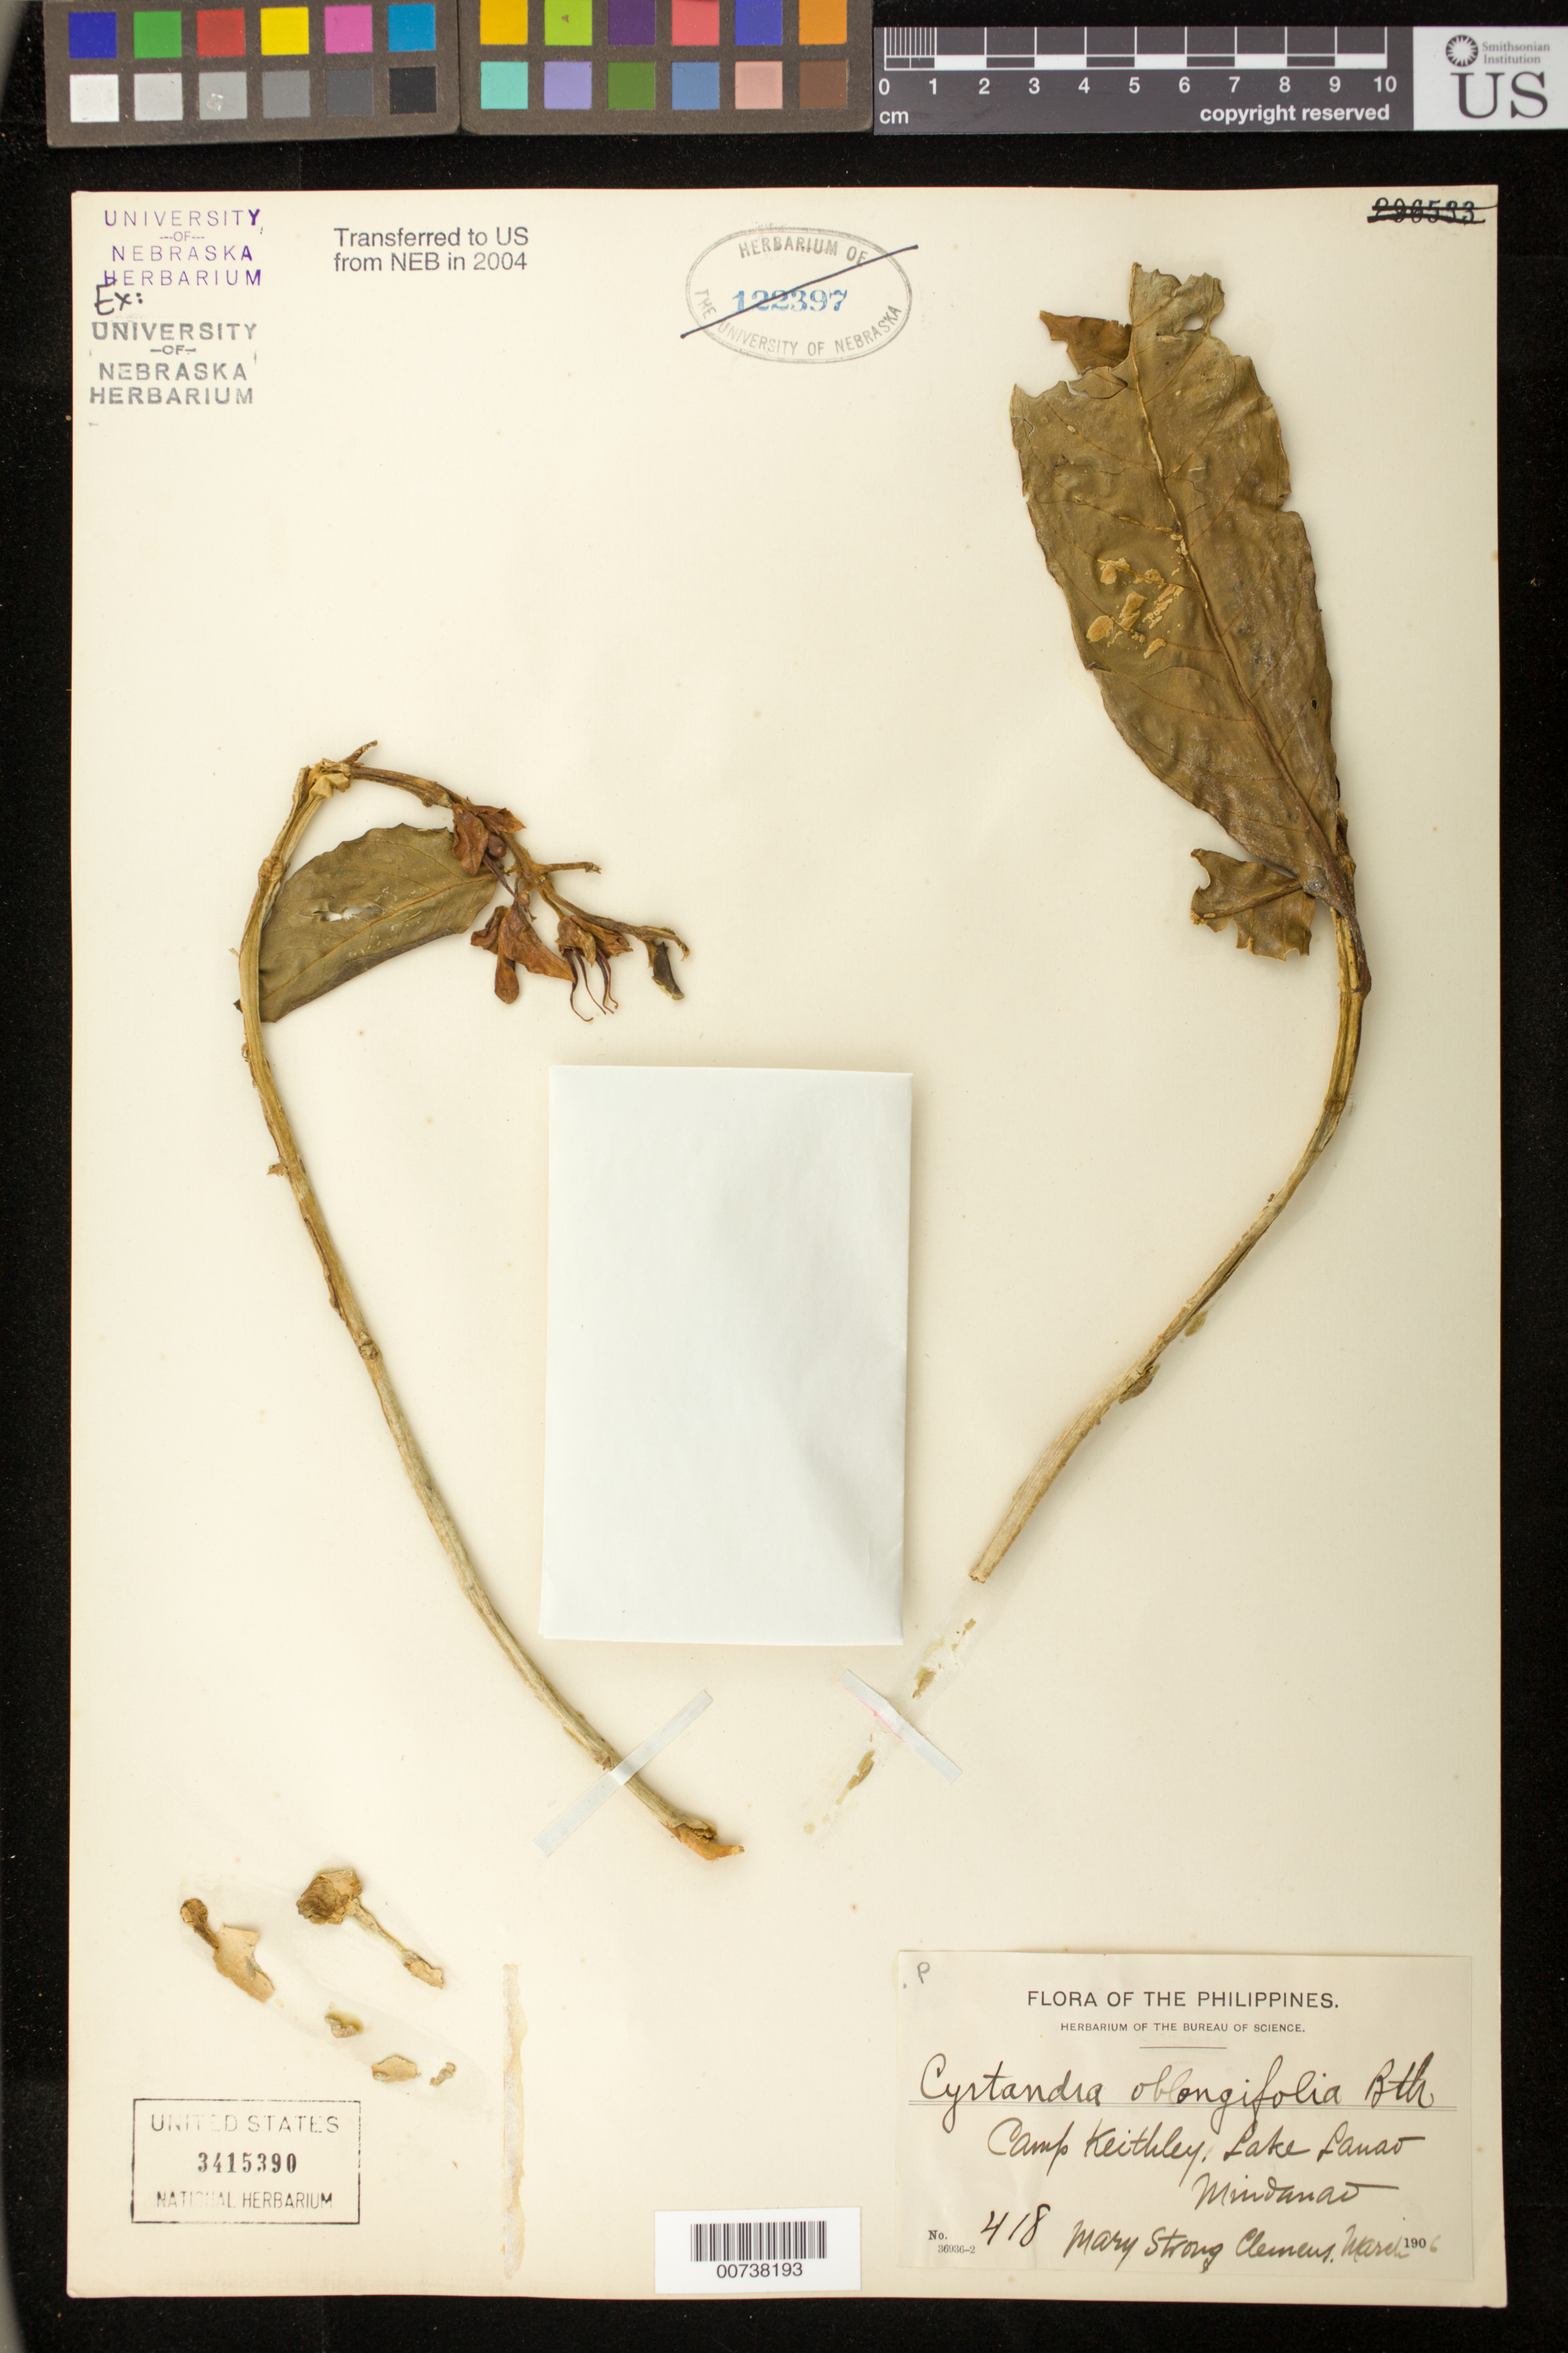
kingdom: Plantae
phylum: Tracheophyta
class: Magnoliopsida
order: Lamiales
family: Gesneriaceae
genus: Cyrtandra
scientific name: Cyrtandra oblongifolia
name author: (Blume) Benth. & Hook. ex C.B. Clarke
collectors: M. S. Clemens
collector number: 418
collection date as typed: Mar 1906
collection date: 1906-03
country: Philippines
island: Mindanao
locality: Camp Keithley, Lake Lanao, Mindanao.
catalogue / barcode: US 3415390